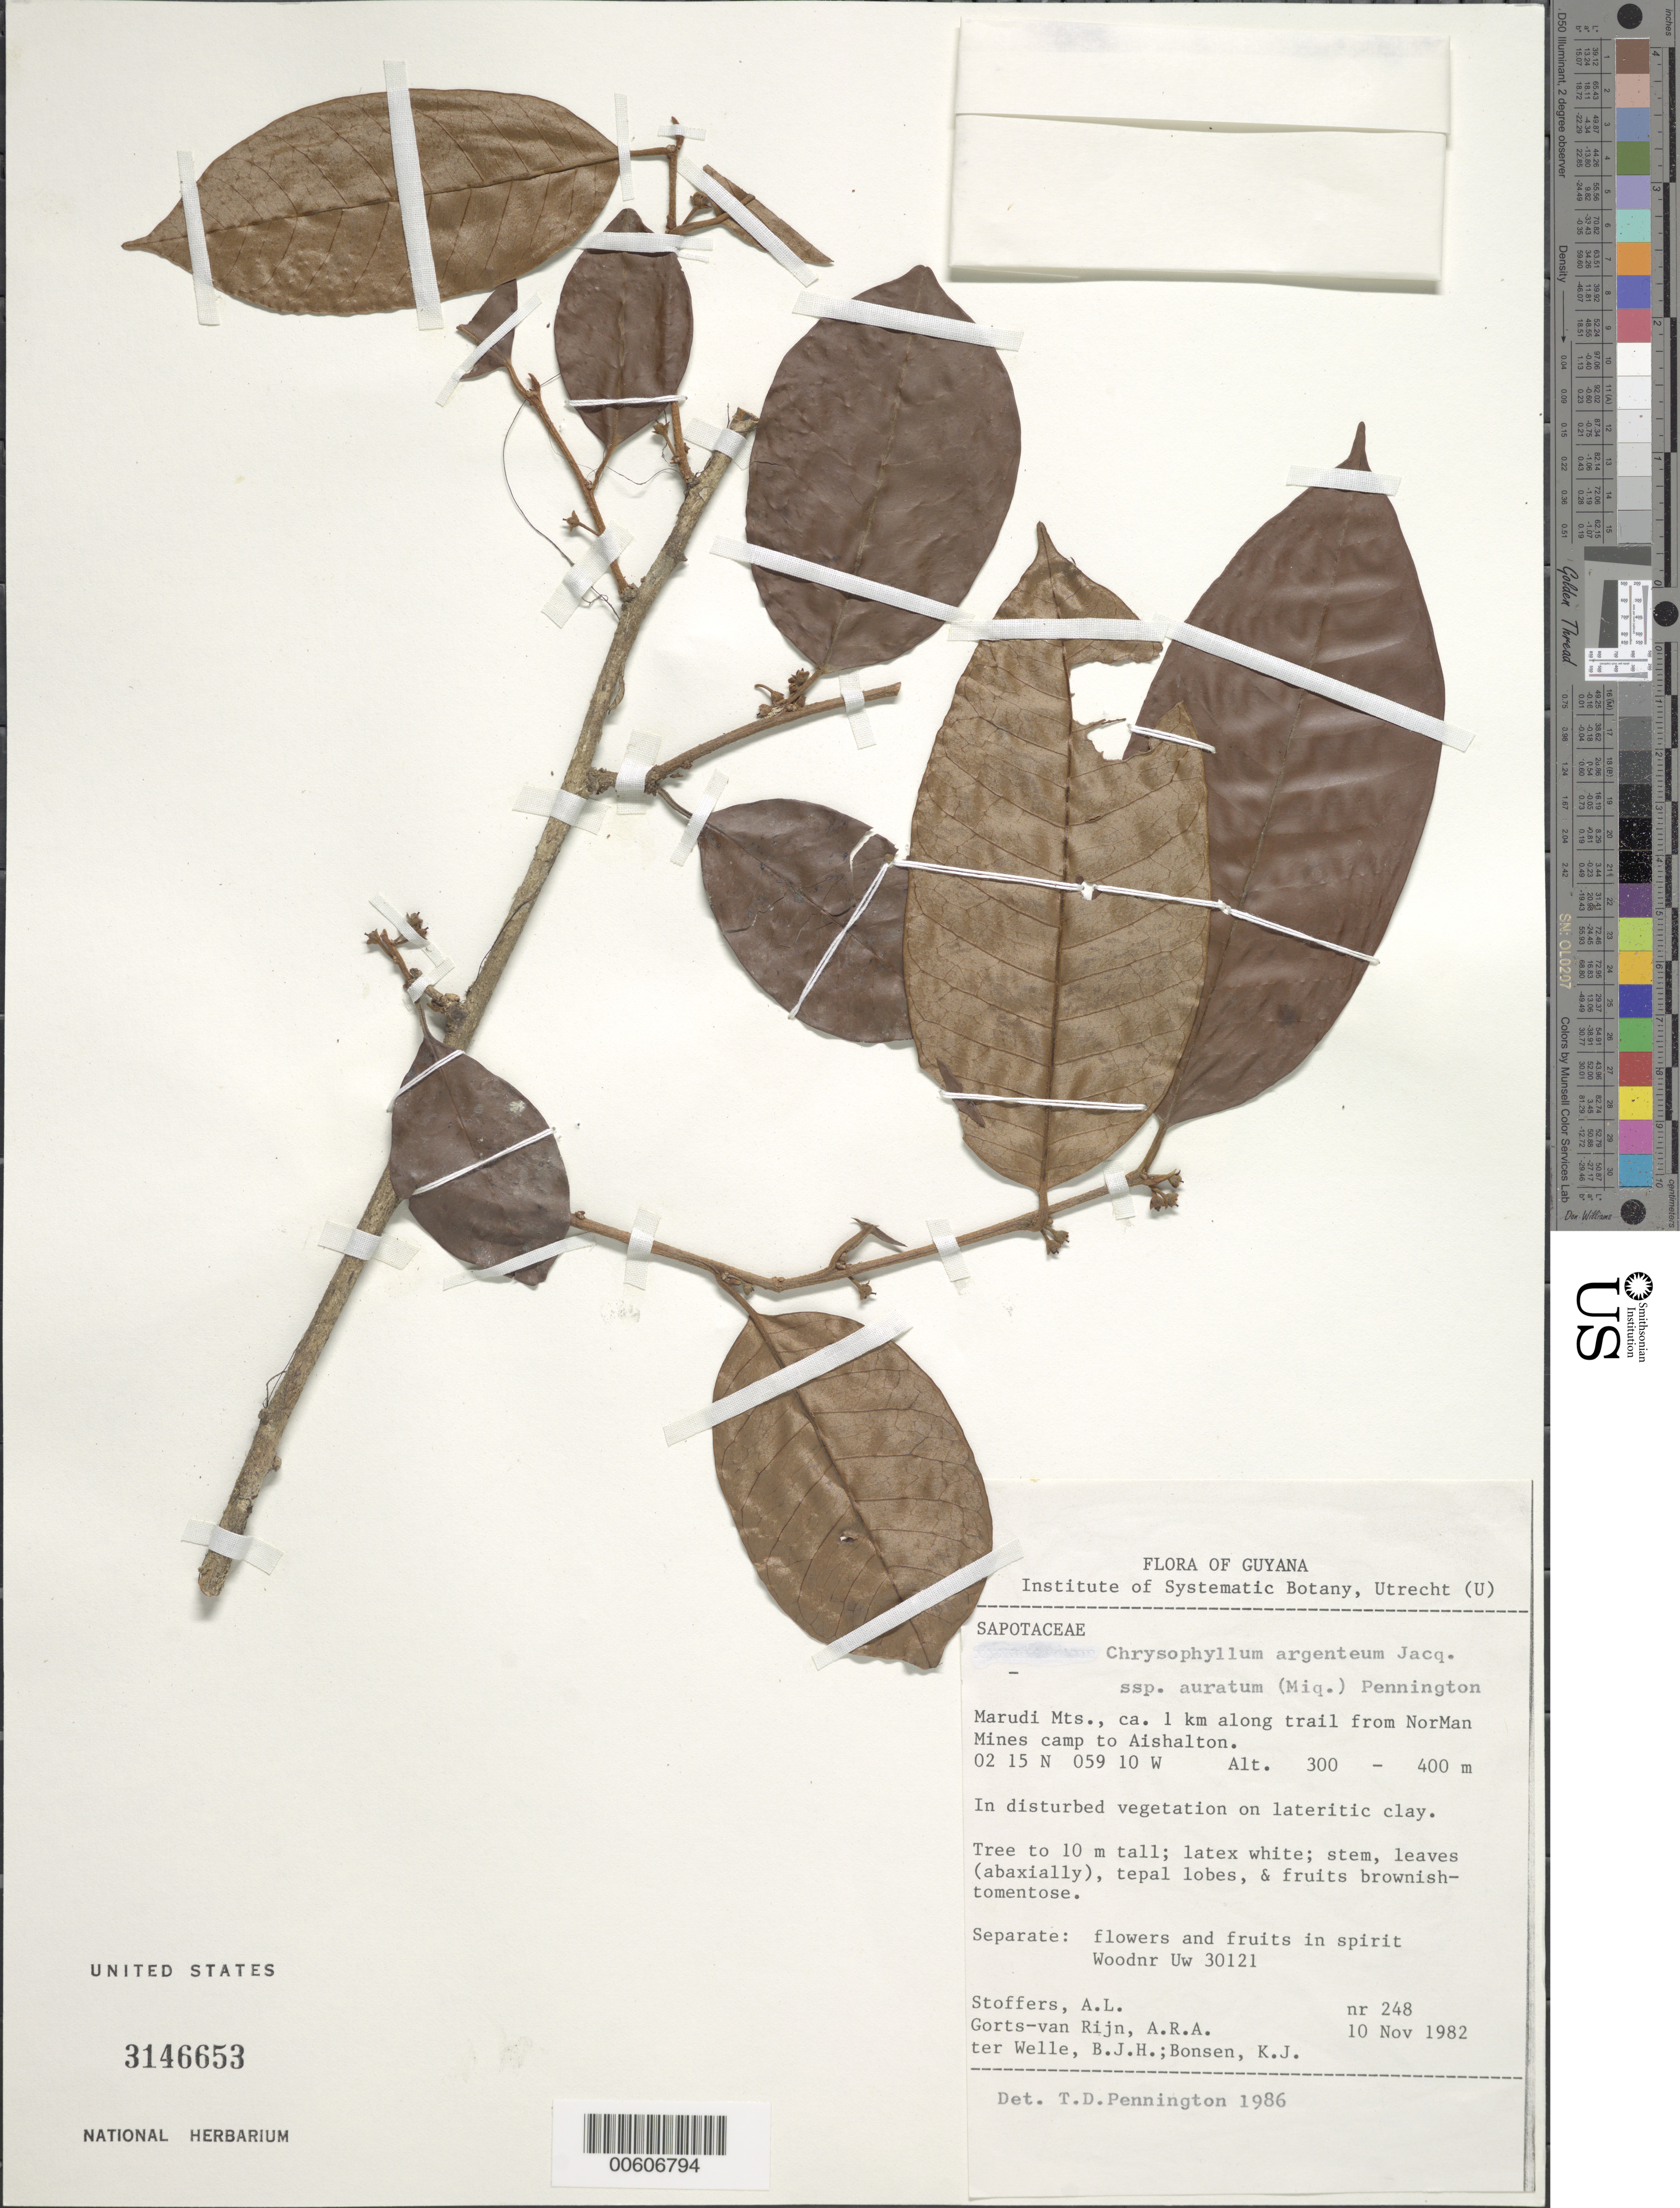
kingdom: Plantae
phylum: Tracheophyta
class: Magnoliopsida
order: Ericales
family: Sapotaceae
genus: Chrysophyllum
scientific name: Chrysophyllum argenteum subsp. auratum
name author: (Miq.) T.D. Penn.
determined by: Pennington, T. D., (K)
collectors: A. Stoffers, A. .R. A. Görts-van Rijn, B. Welle & K. Bonsen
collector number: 248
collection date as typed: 10-Nov-82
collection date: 1982-11-10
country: Guyana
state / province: U. Takutu-U. Essequibo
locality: Marudi Mts., ca. 1 km along trail from NorMan Mines camp to Aishalton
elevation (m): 300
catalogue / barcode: US 3146653